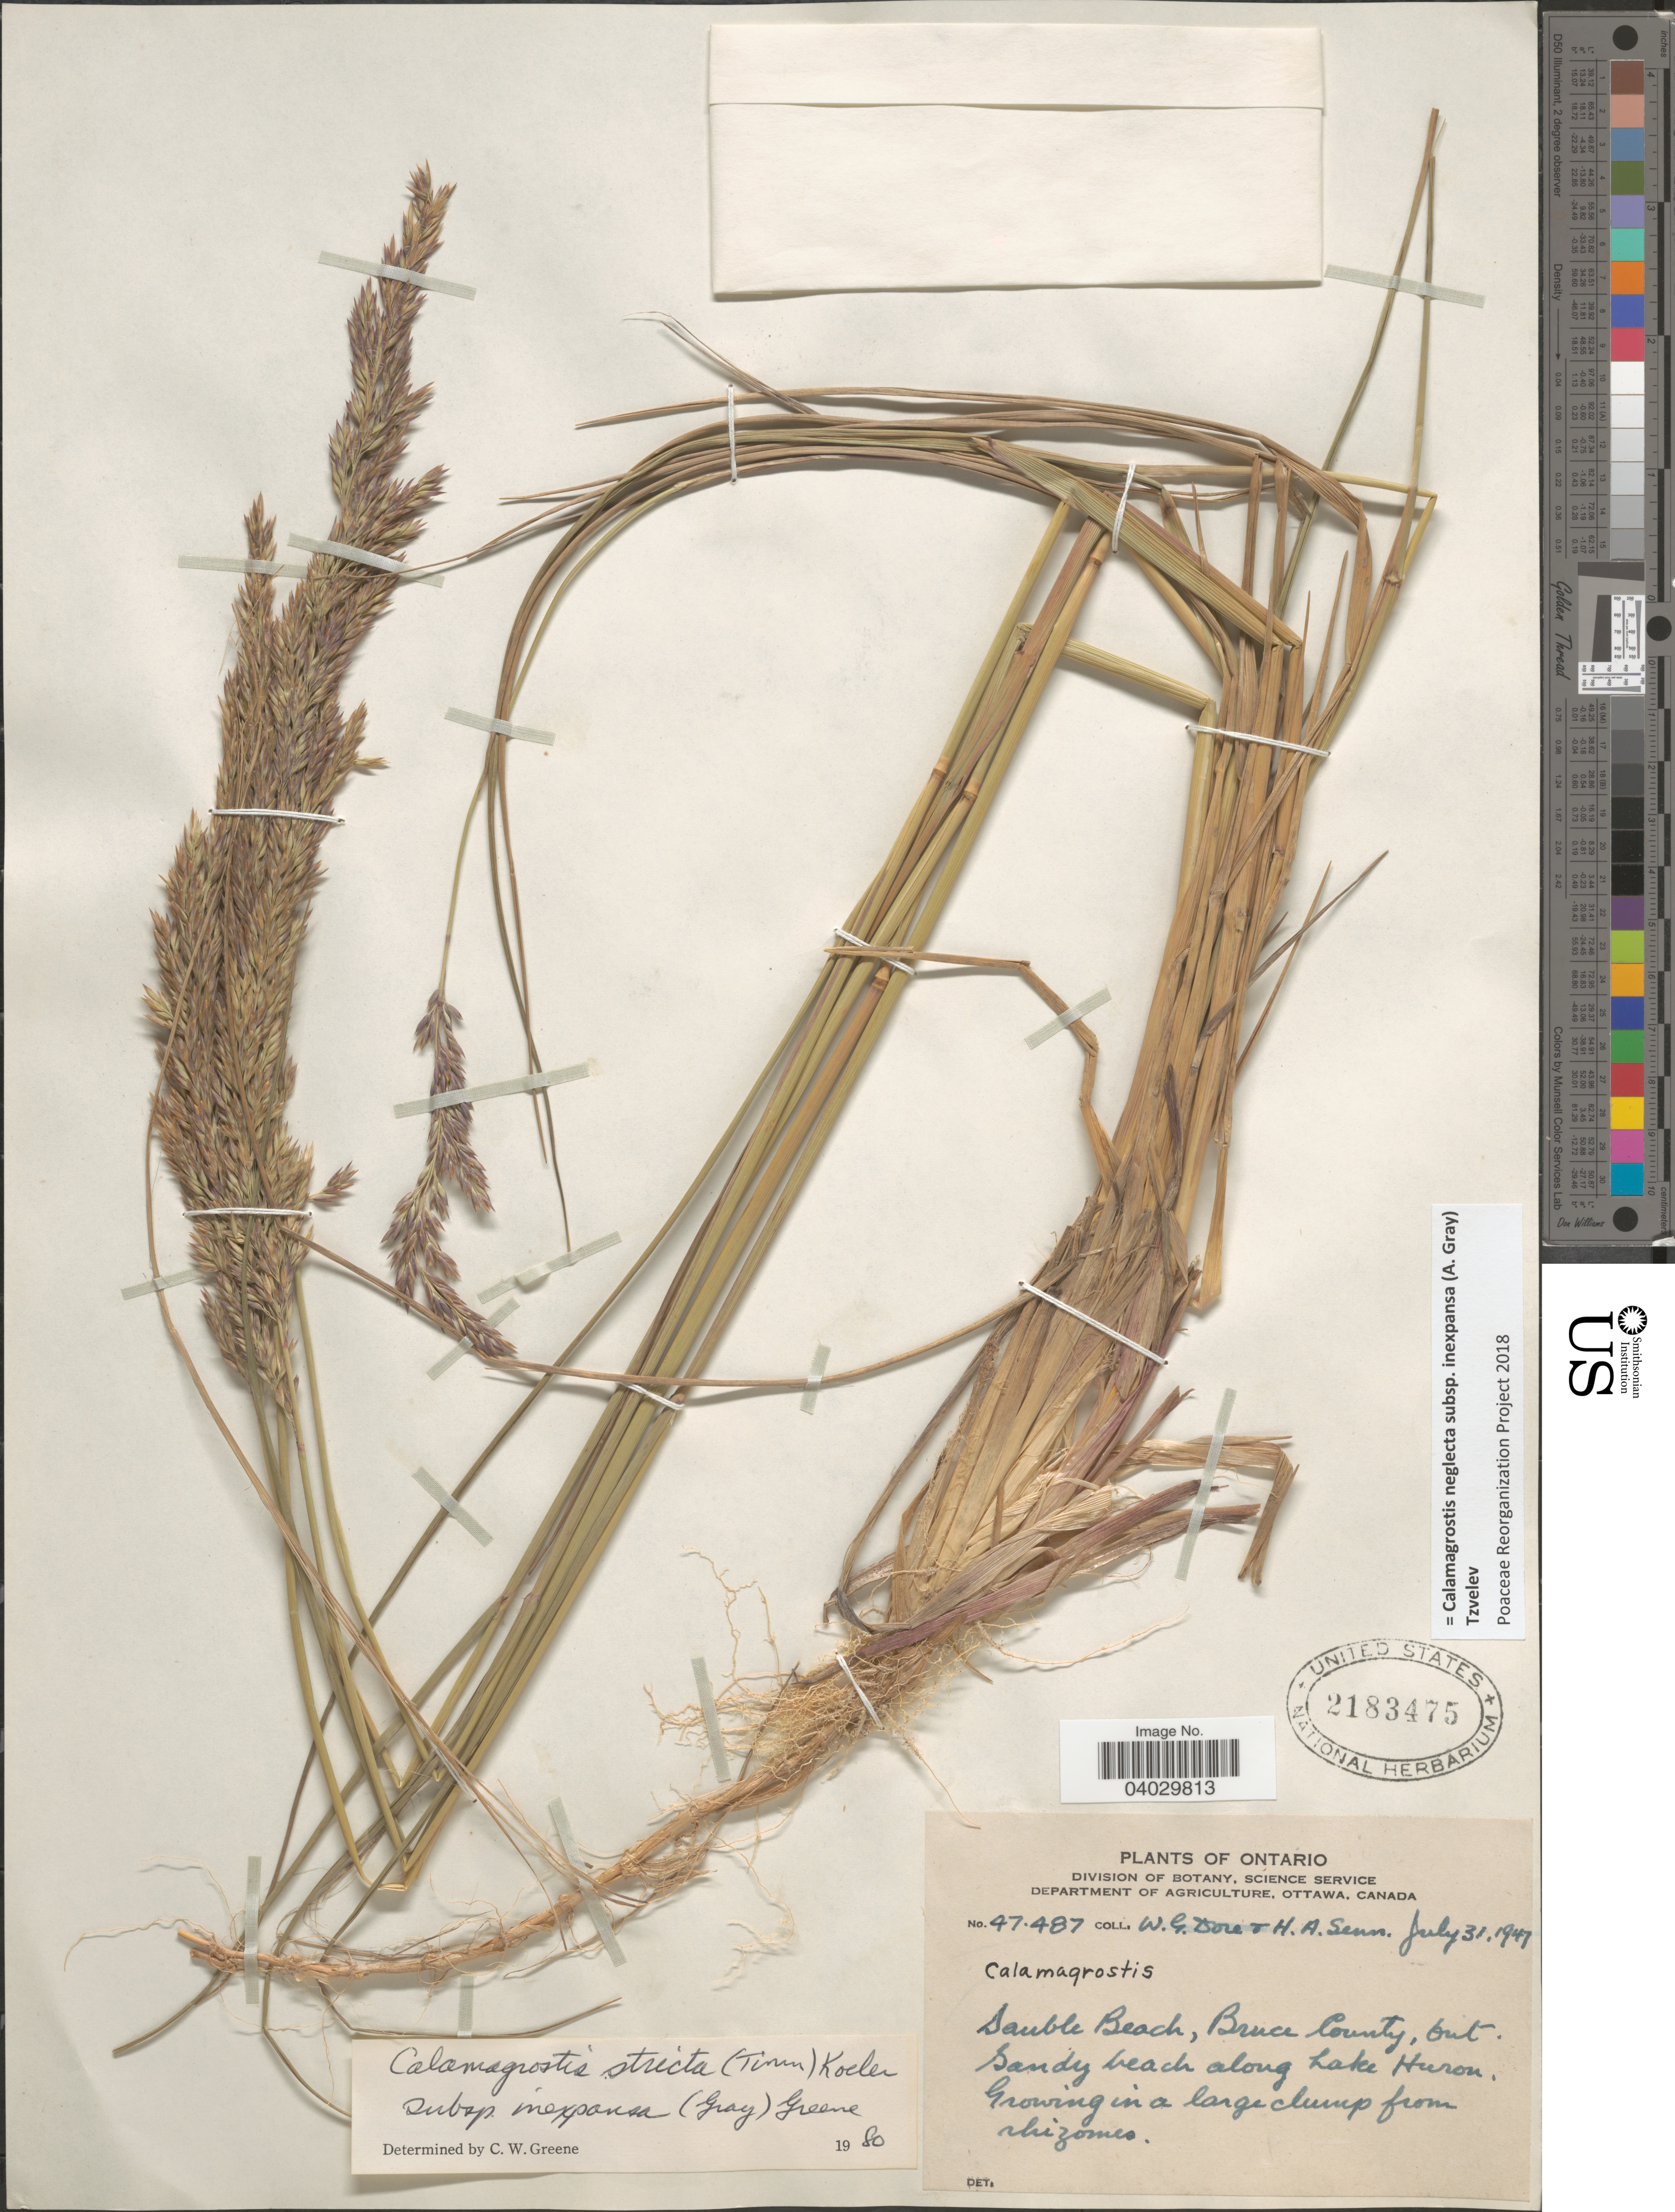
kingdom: Plantae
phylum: Tracheophyta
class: Liliopsida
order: Poales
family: Poaceae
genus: Calamagrostis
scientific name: Calamagrostis neglecta subsp. inexpansa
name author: (A. Gray) Tzvelev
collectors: W. Dore & H. Senn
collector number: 47487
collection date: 1947-07-31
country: Canada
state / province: Ontario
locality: Sauble Beach, Bruce County. Sandy beach along Lake Huron.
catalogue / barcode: US 2183475